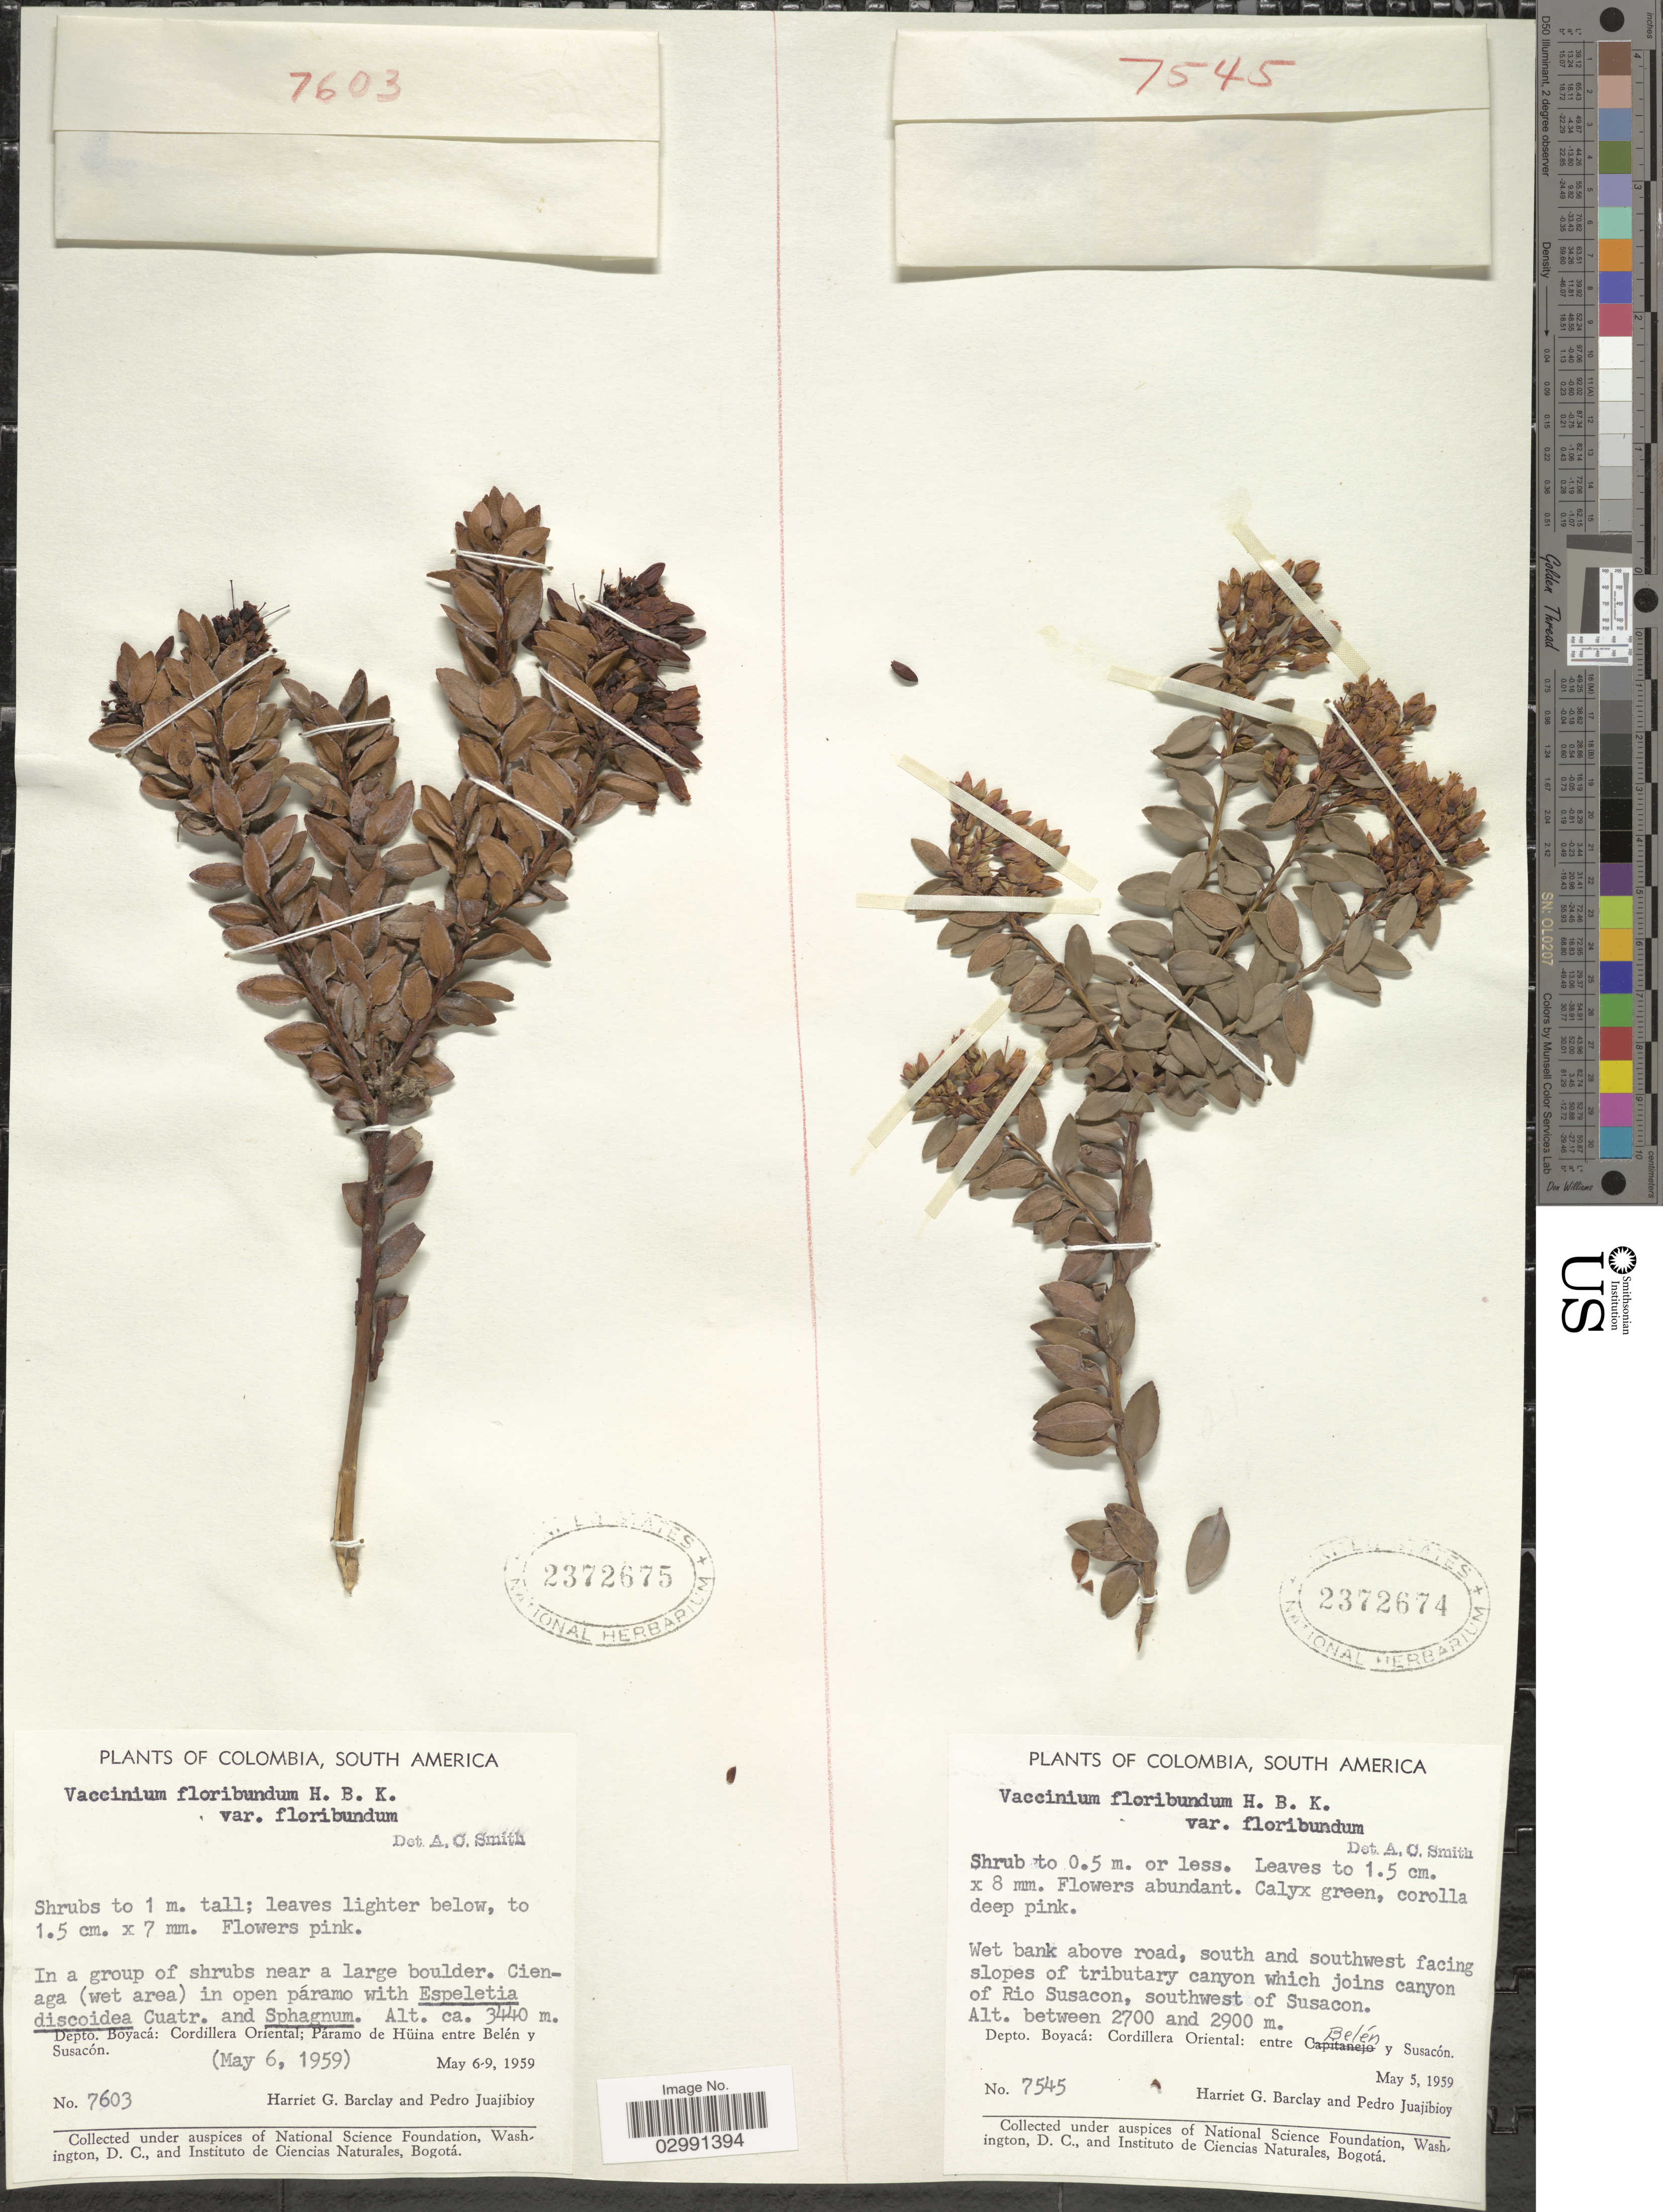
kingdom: Plantae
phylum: Tracheophyta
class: Magnoliopsida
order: Ericales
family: Ericaceae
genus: Vaccinium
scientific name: Vaccinium floribundum var. floribundum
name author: Kunth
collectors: H. G. Barclay & P. Juajibioy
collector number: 7603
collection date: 1959-05-06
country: Colombia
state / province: Boyacá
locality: South America. In a group of shrubs near a large boulder. Cienaga (wet area) in open páramo. Depto. Boyacá: Cordillera Oriental; Páramo de Hüina entre Belén y Susacón.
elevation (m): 3440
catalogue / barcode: US 2372675-2